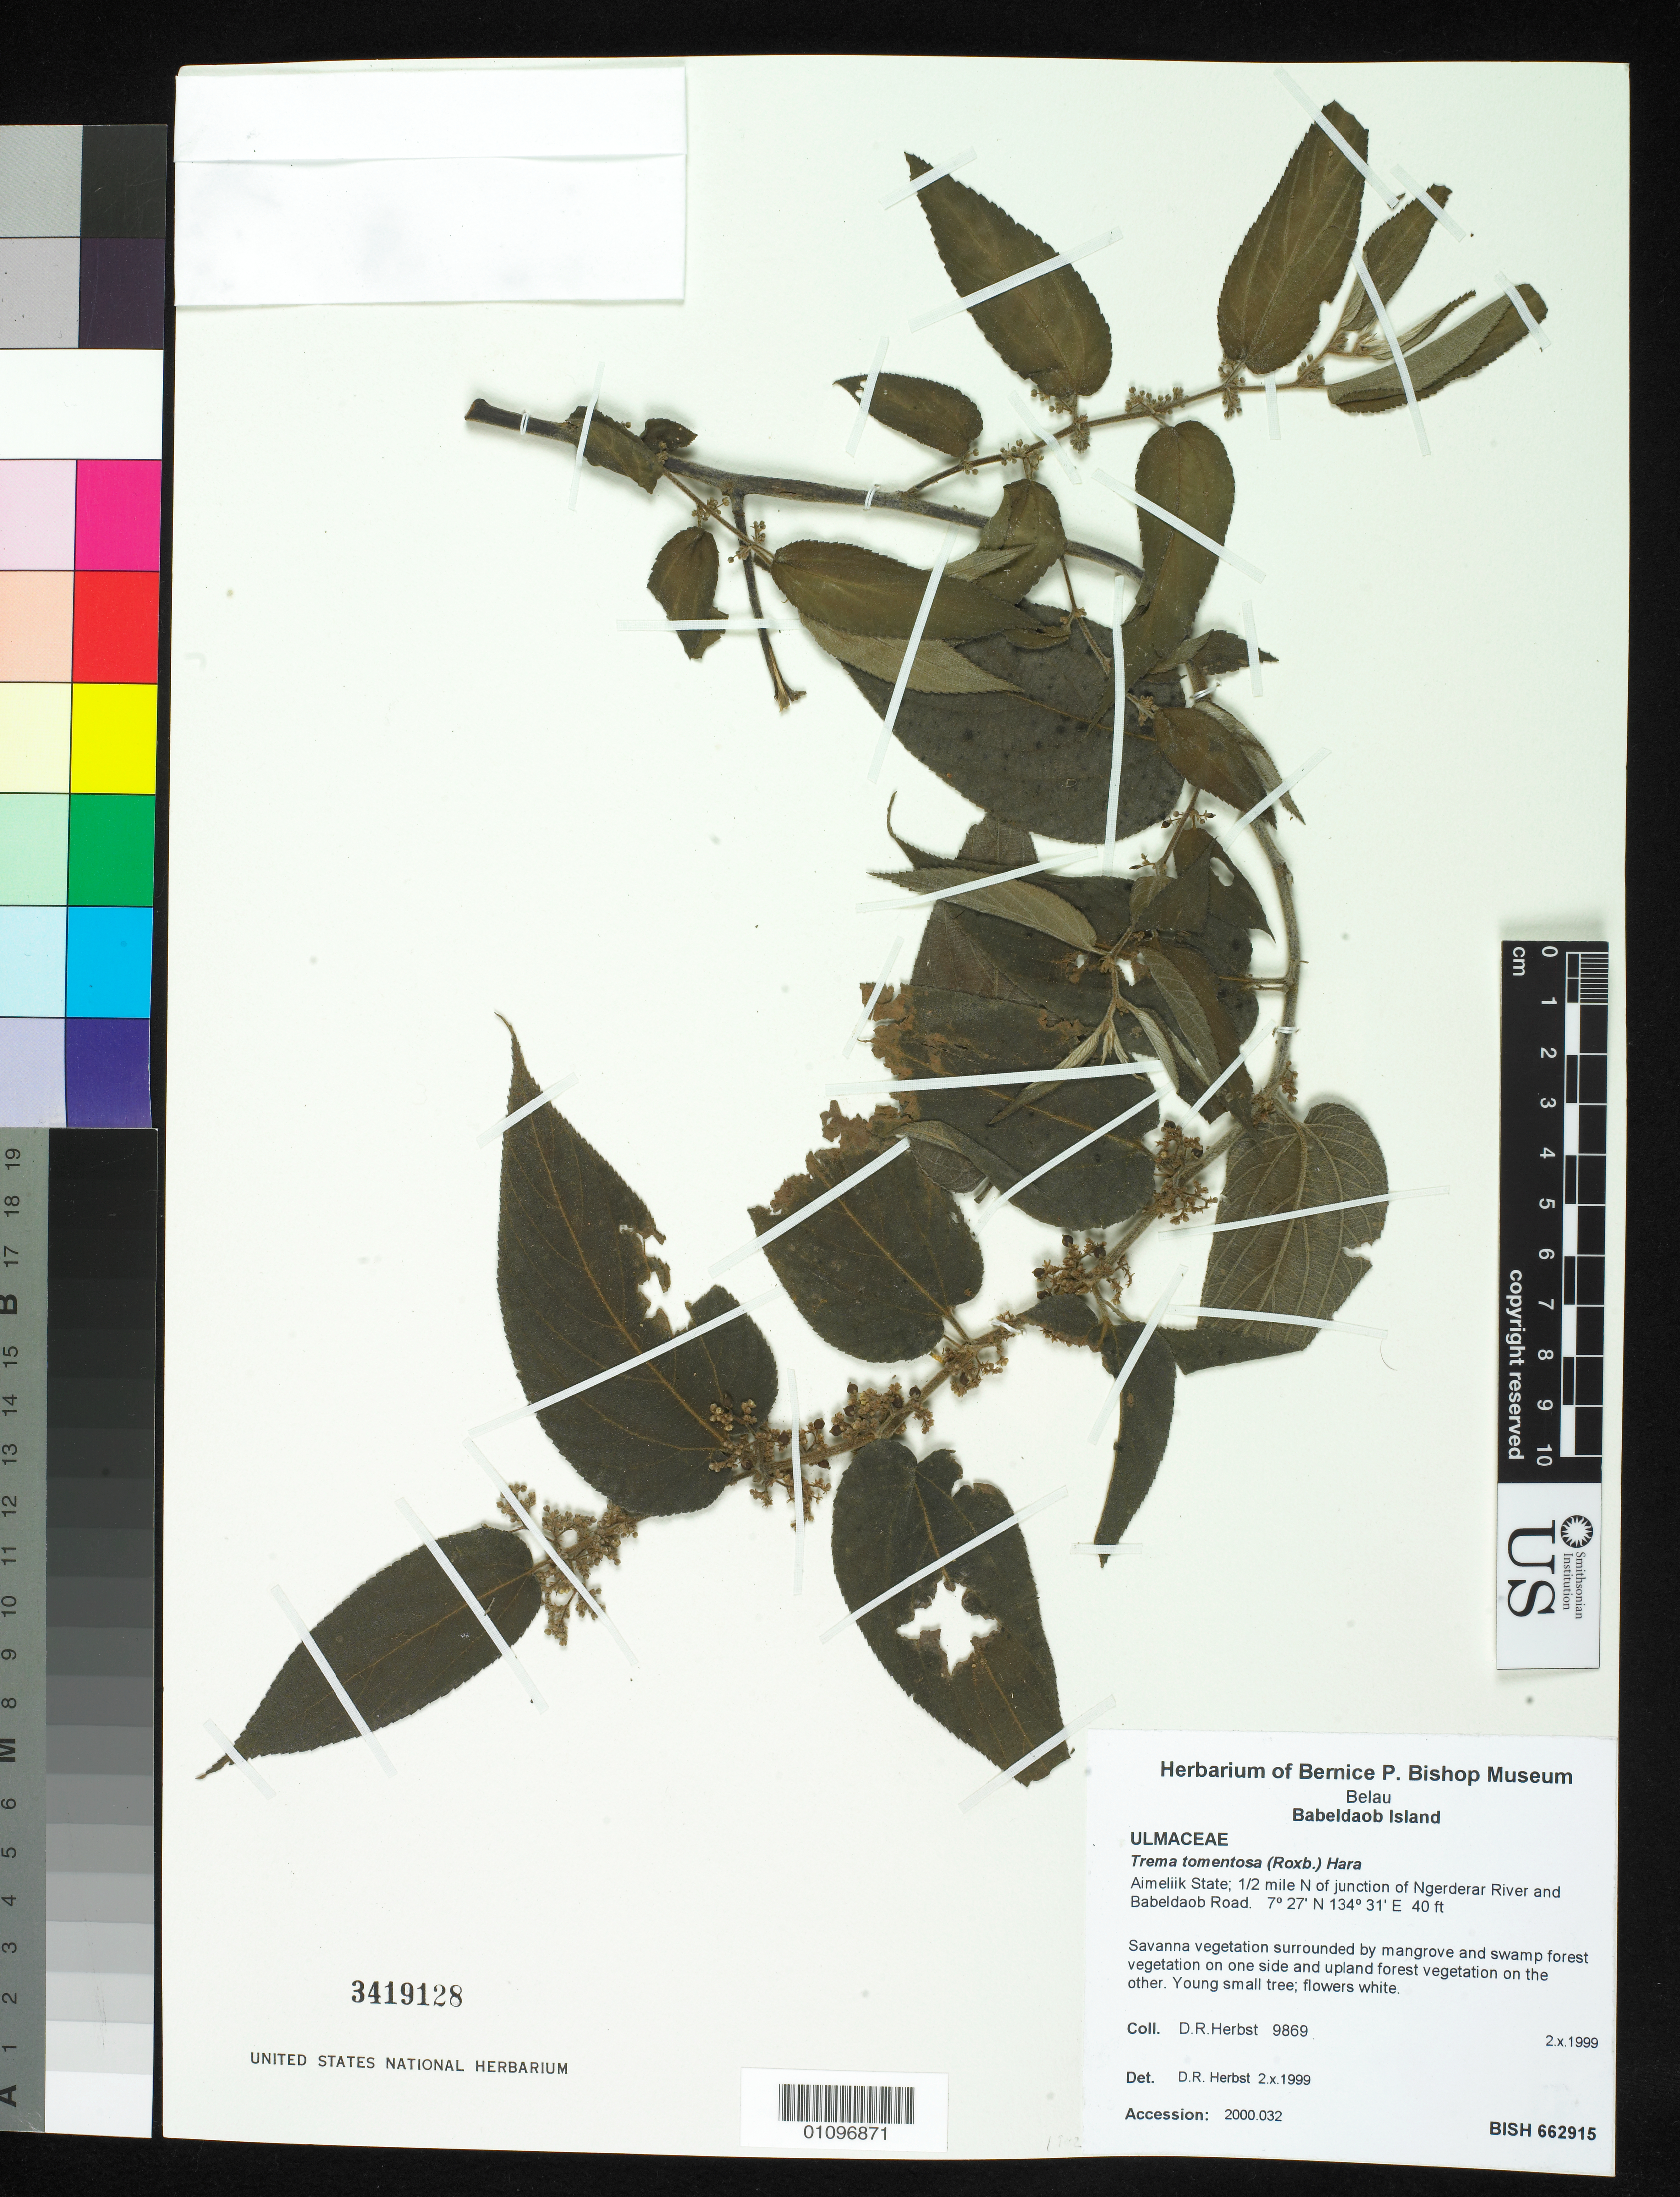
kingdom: Plantae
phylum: Tracheophyta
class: Magnoliopsida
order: Rosales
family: Cannabaceae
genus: Trema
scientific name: Trema tomentosum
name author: (Roxb.) Y. Hara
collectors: D. R. Herbst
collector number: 9869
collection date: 1999-10-02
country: Palau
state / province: Aimeliik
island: Babeldaob [Babelthuap]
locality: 1/2 mile N of junction of Ngerderr River and Babeldaob Road.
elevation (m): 12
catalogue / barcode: US 3419128